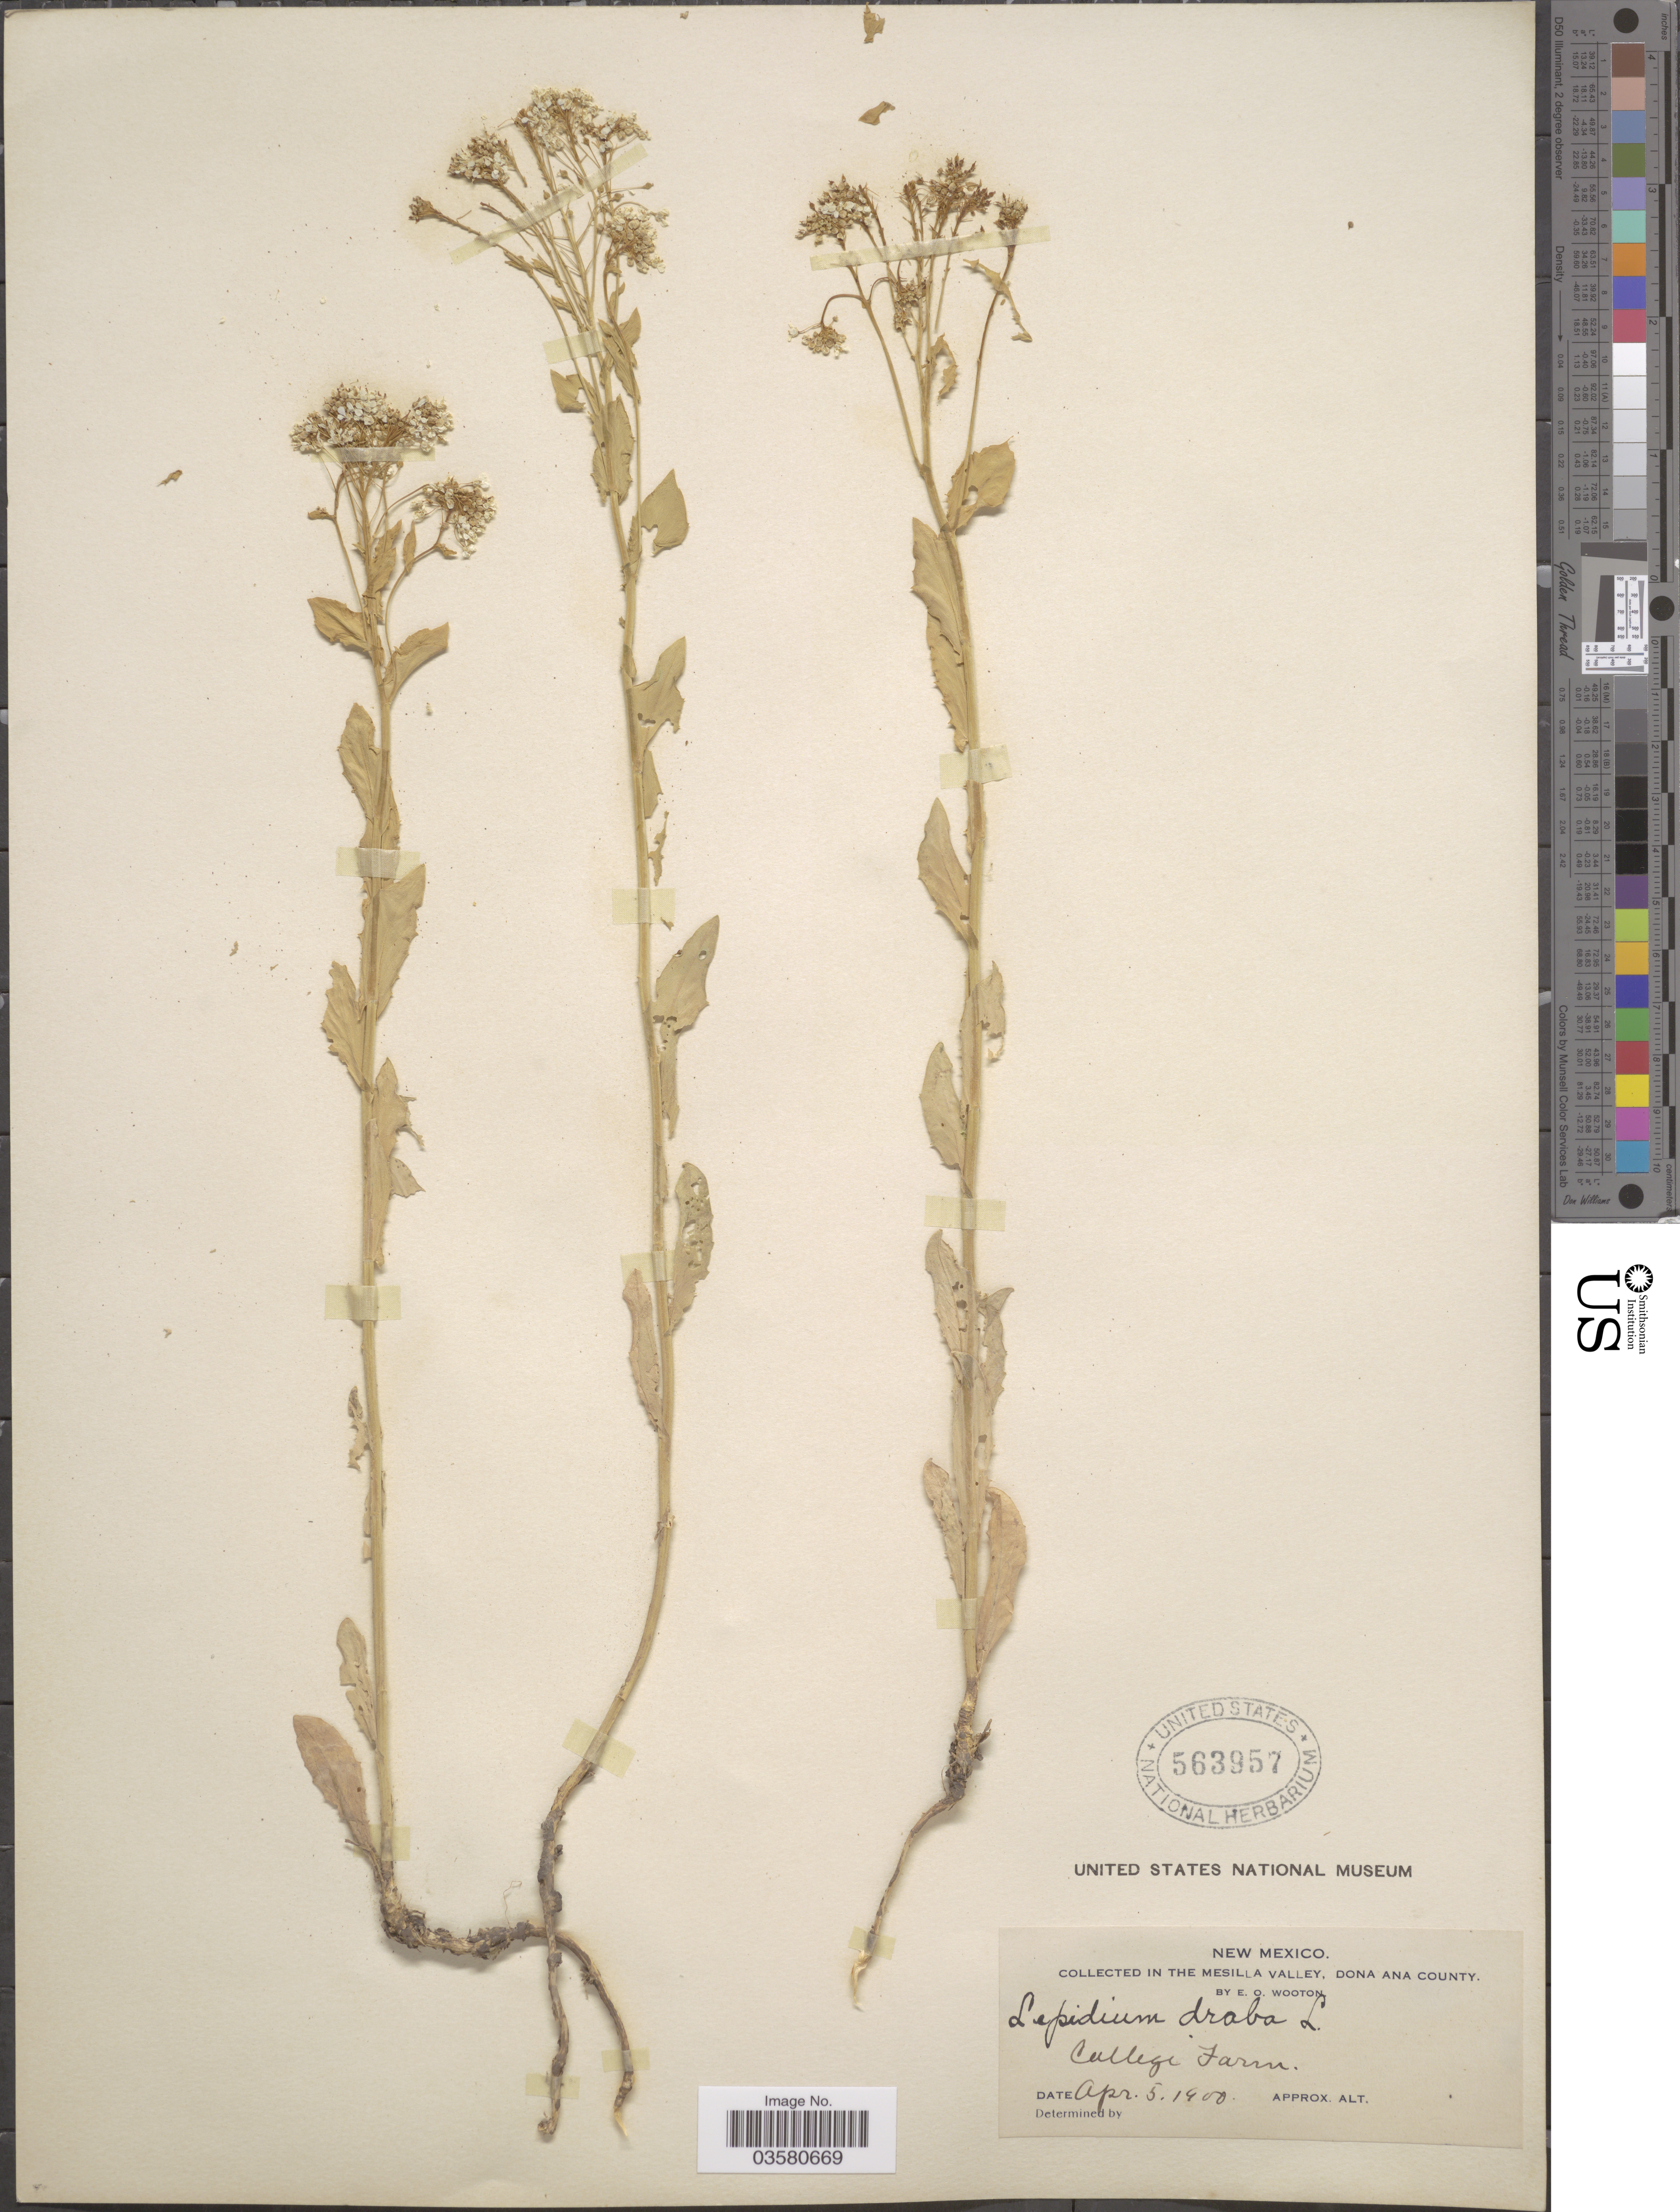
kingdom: Plantae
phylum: Tracheophyta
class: Magnoliopsida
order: Brassicales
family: Brassicaceae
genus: Lepidium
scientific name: Lepidium draba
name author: L.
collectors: E. O. Wooton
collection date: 1900-04-05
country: United States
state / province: New Mexico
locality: In the Mesilla Valley, Dona Ana County. College Farm.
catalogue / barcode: US 563957